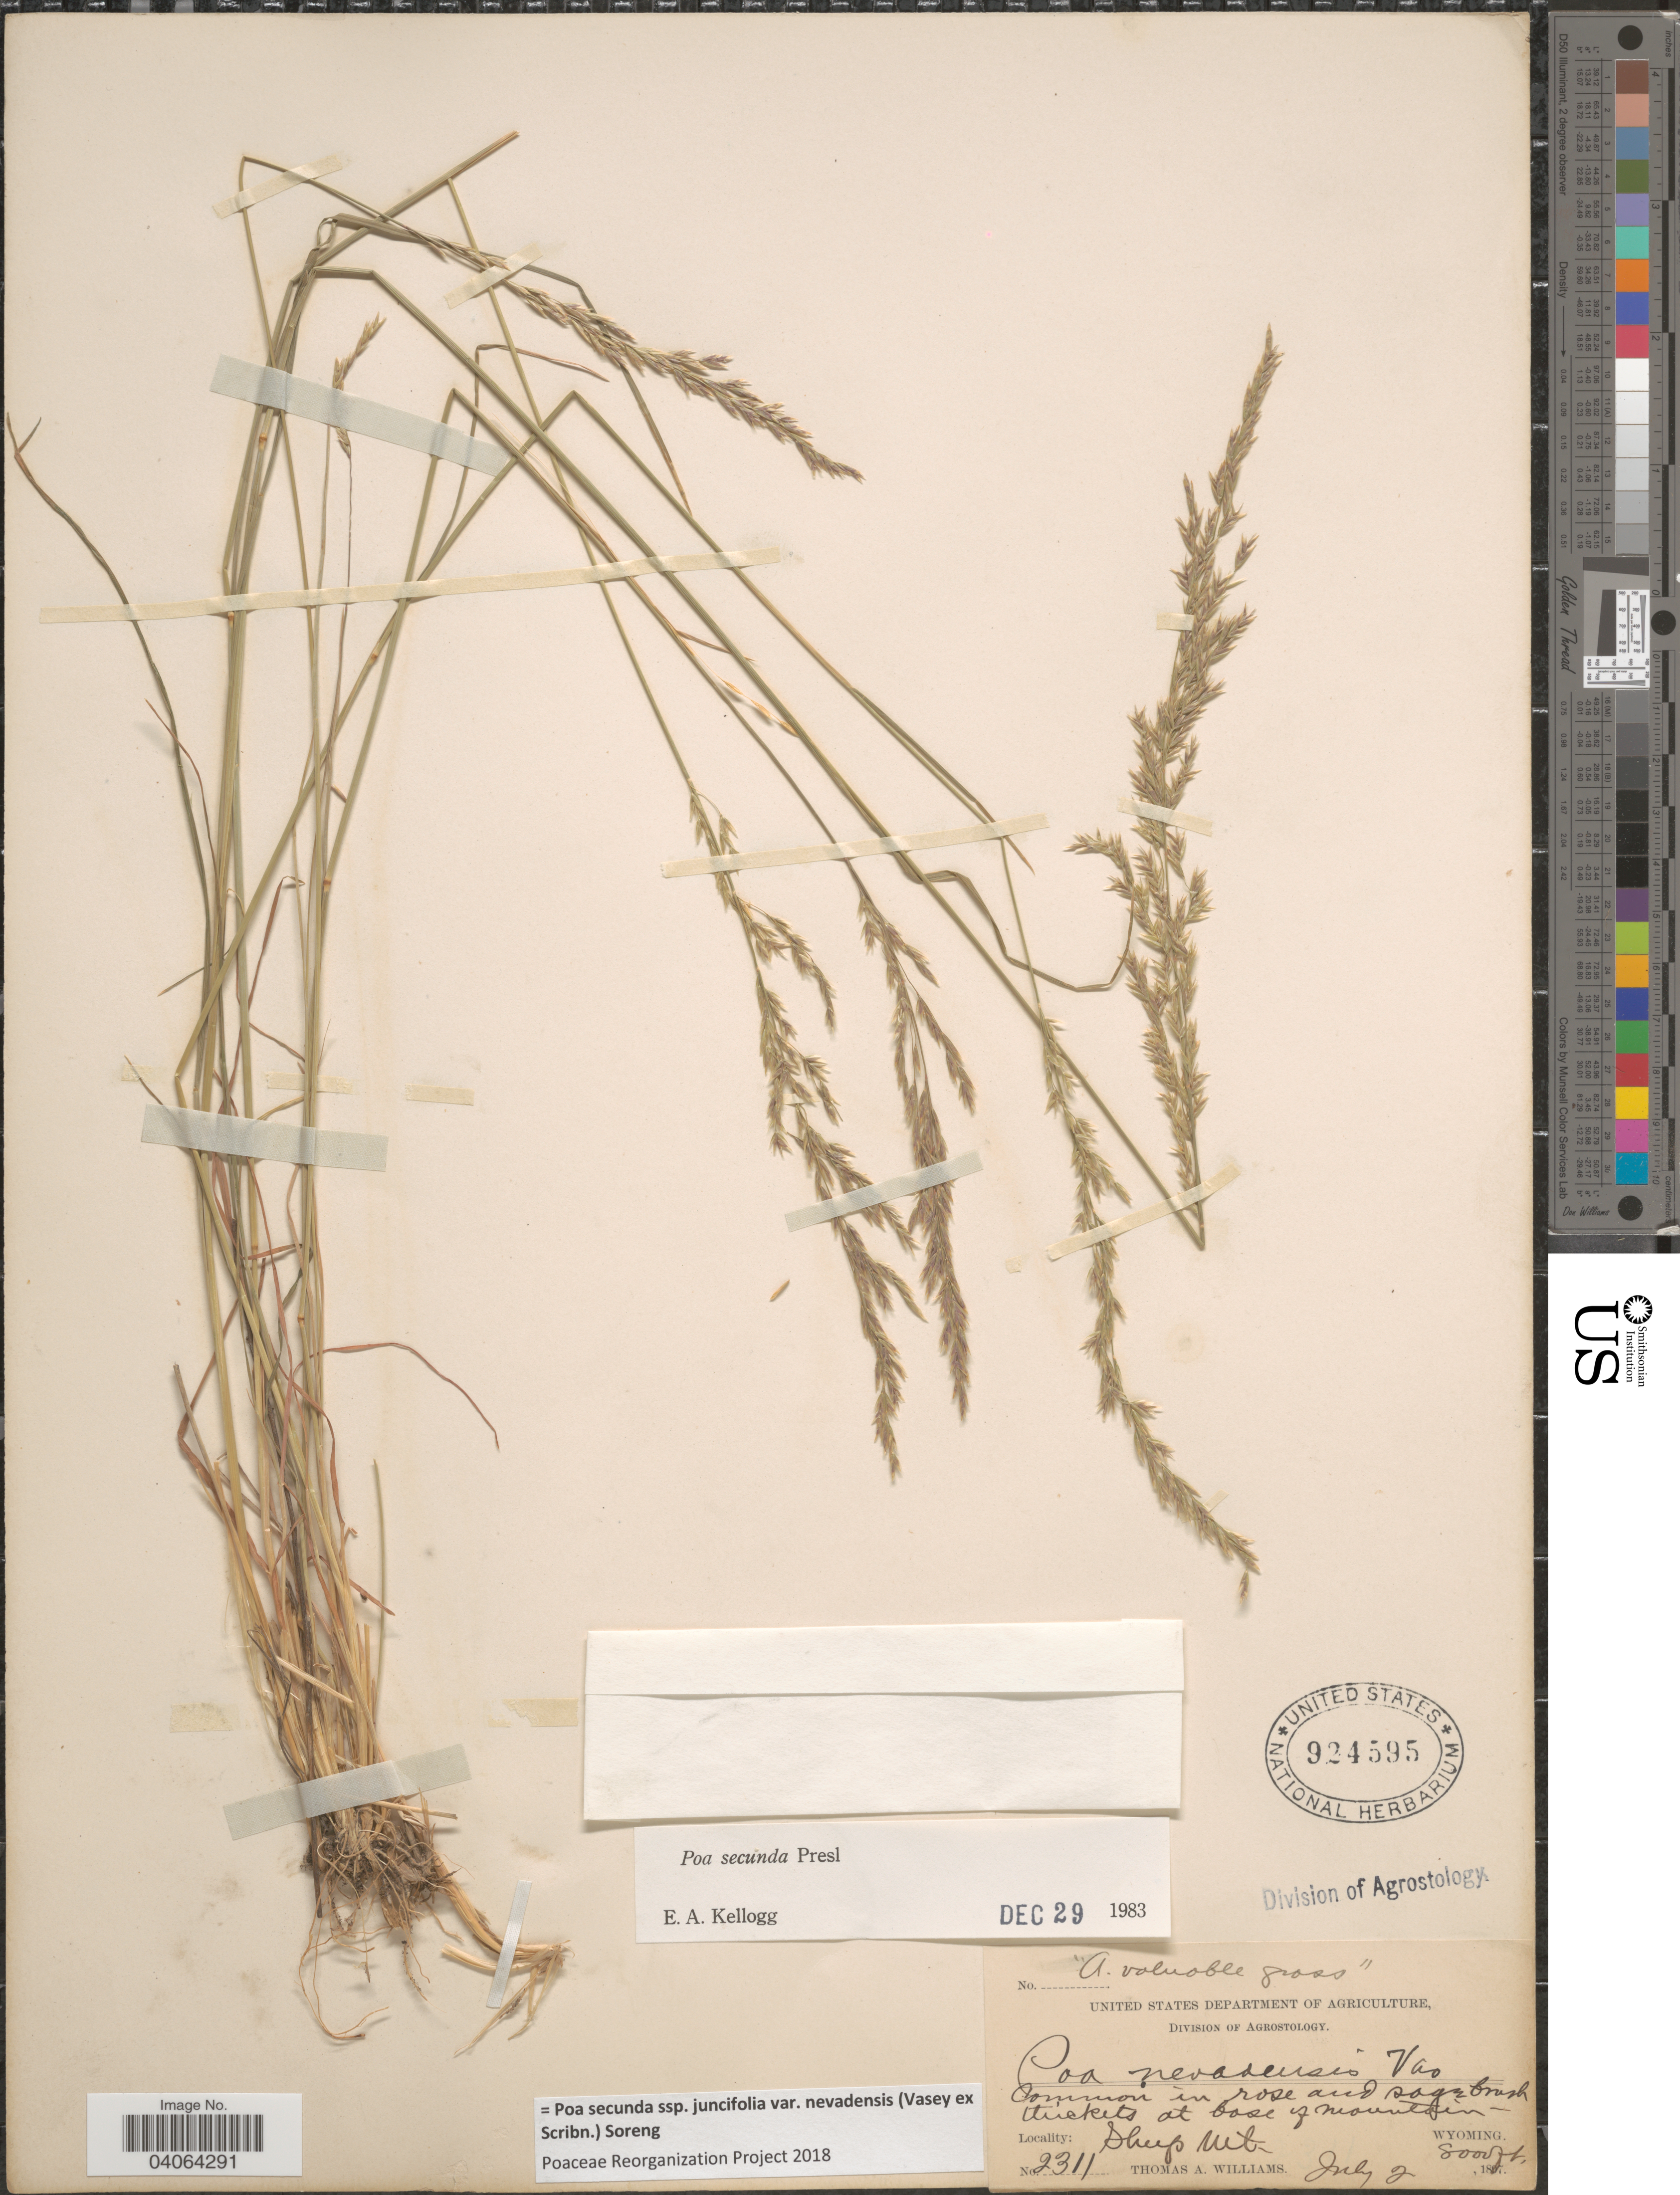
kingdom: Plantae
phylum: Tracheophyta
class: Liliopsida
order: Poales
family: Poaceae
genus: Poa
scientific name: Poa secunda subsp. juncifolia var. nevadensis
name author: (Vasey ex Scribn.) Soreng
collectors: T. A. Williams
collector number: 2311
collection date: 1897-07-02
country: United States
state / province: Wyoming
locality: Sheep Mt.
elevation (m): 2438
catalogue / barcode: US 924595